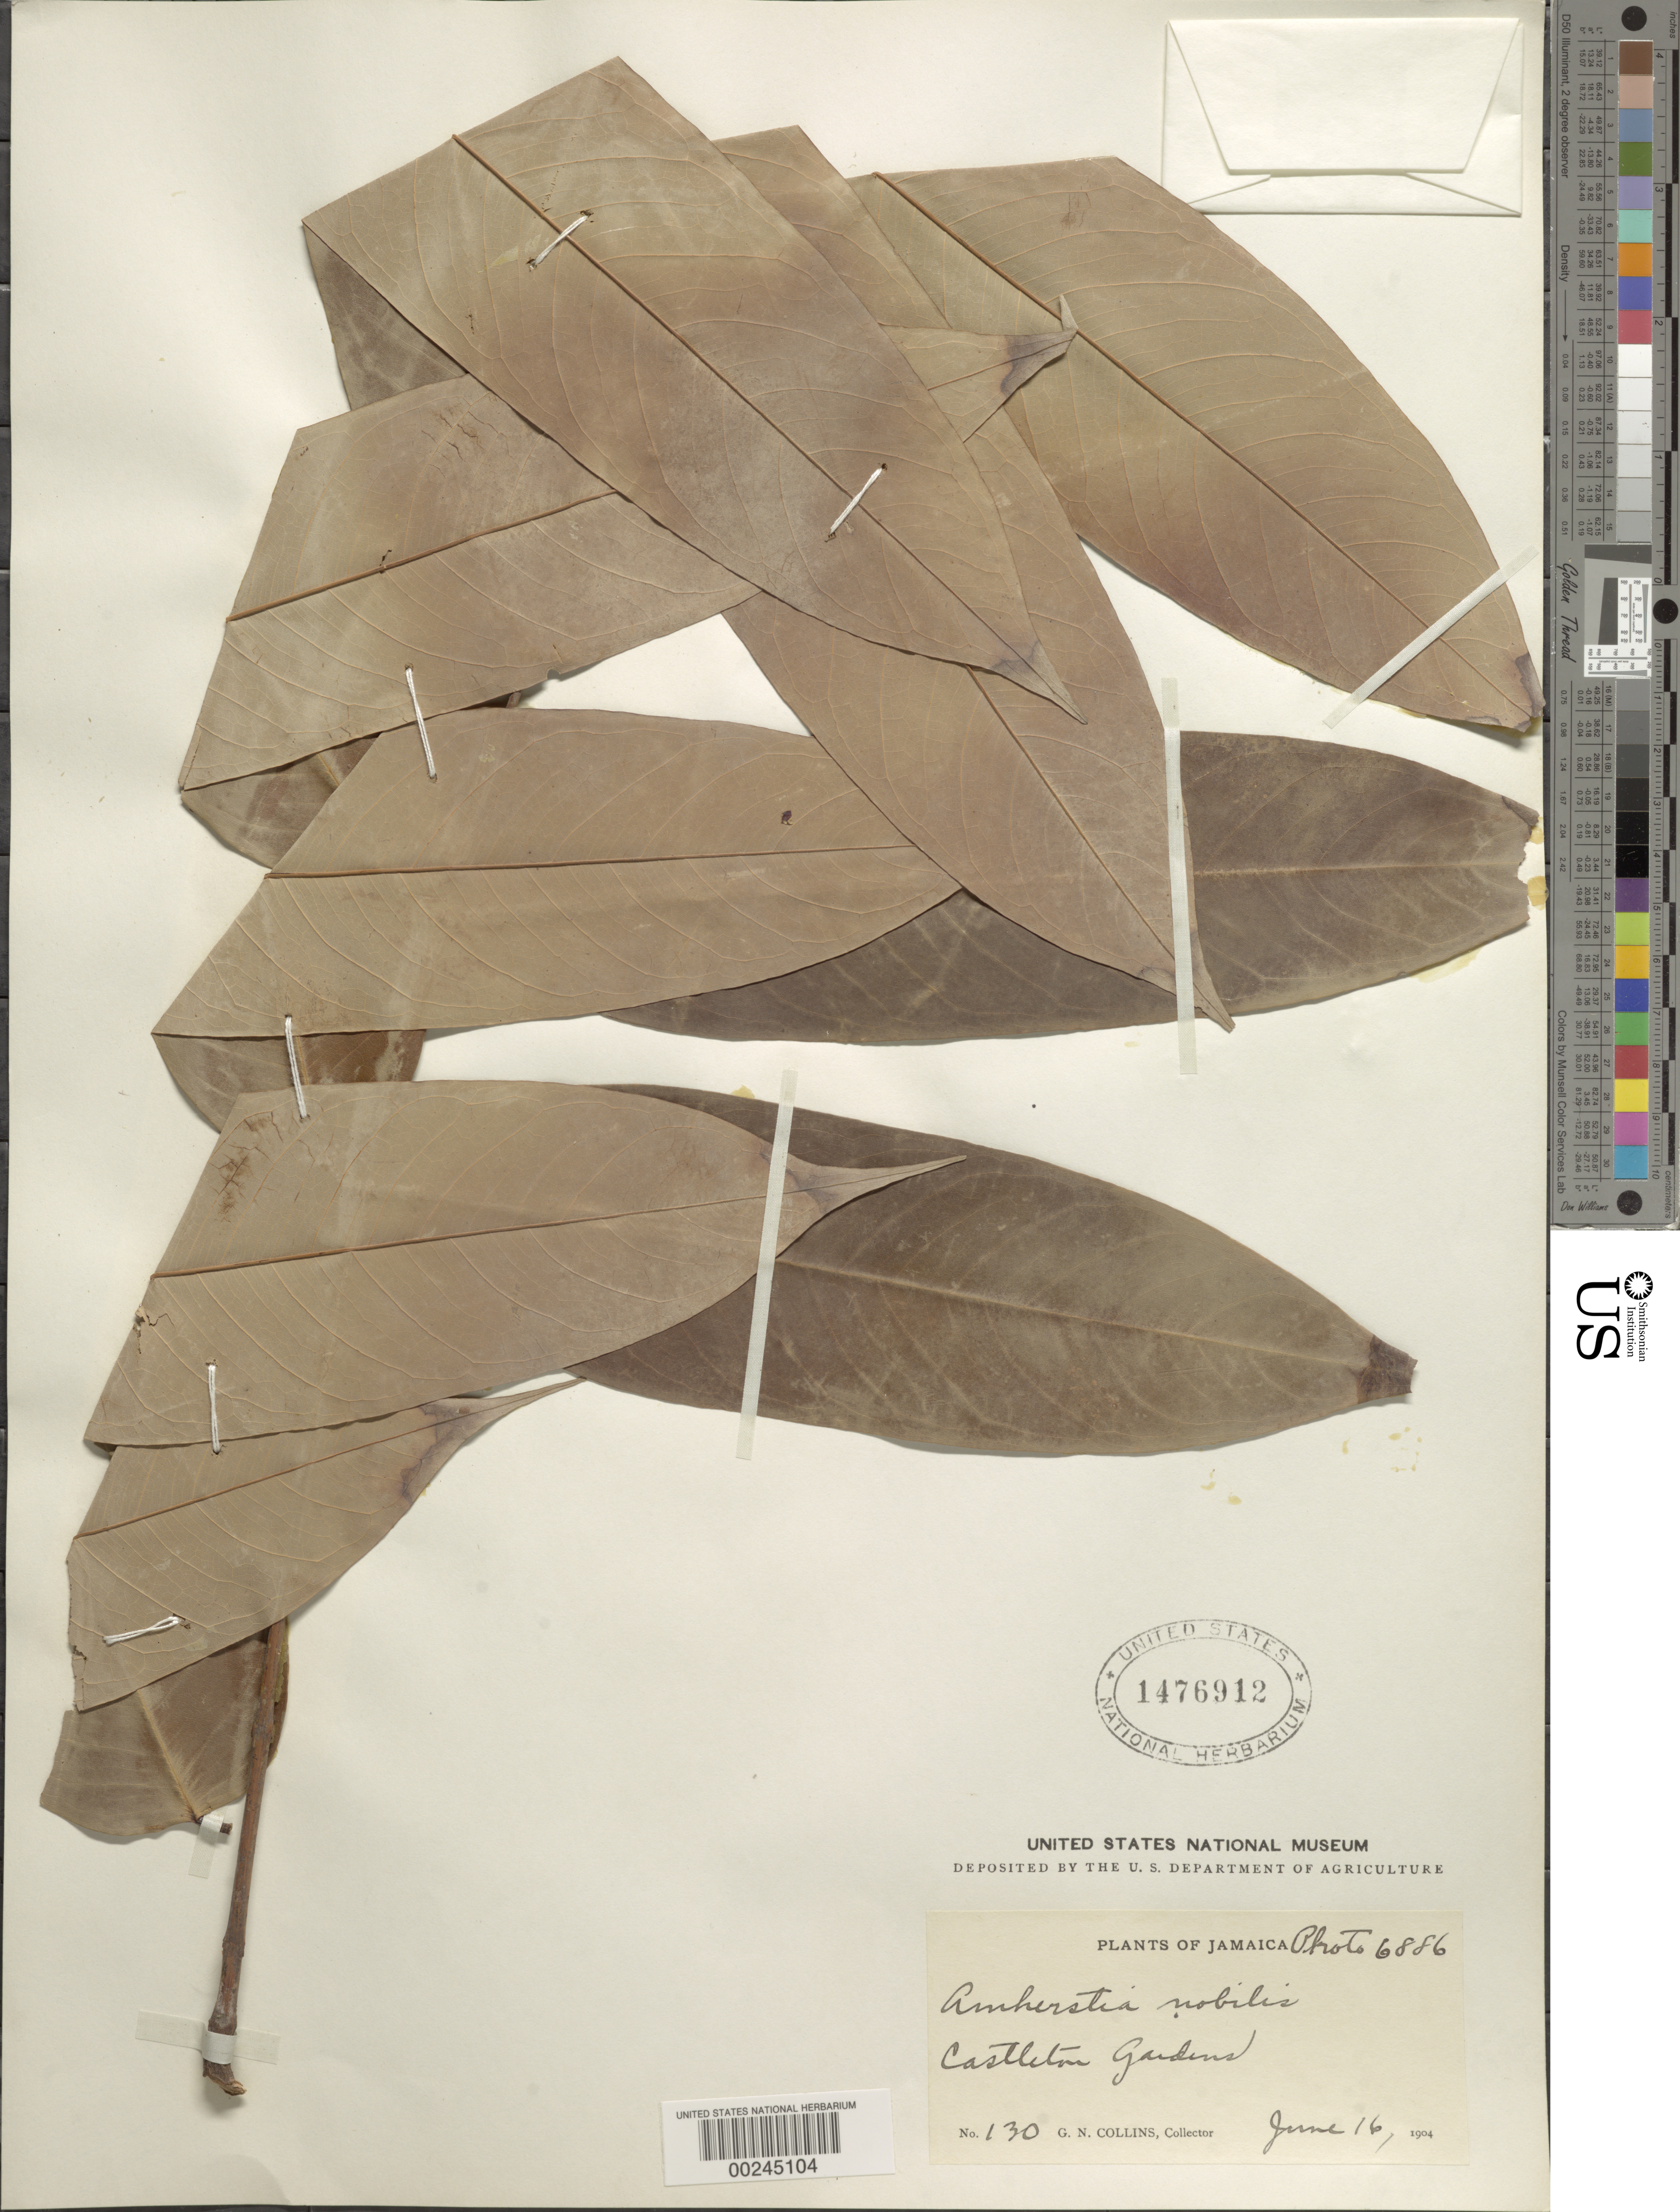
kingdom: Plantae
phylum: Tracheophyta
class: Magnoliopsida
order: Fabales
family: Fabaceae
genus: Amherstia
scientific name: Amherstia nobilis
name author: (Oliv.) Kuntze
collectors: G. Collins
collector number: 130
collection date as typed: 16 Jun 1904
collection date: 1904-06-16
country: Jamaica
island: Greater Antilles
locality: Castleton gardens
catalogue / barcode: US 1476912